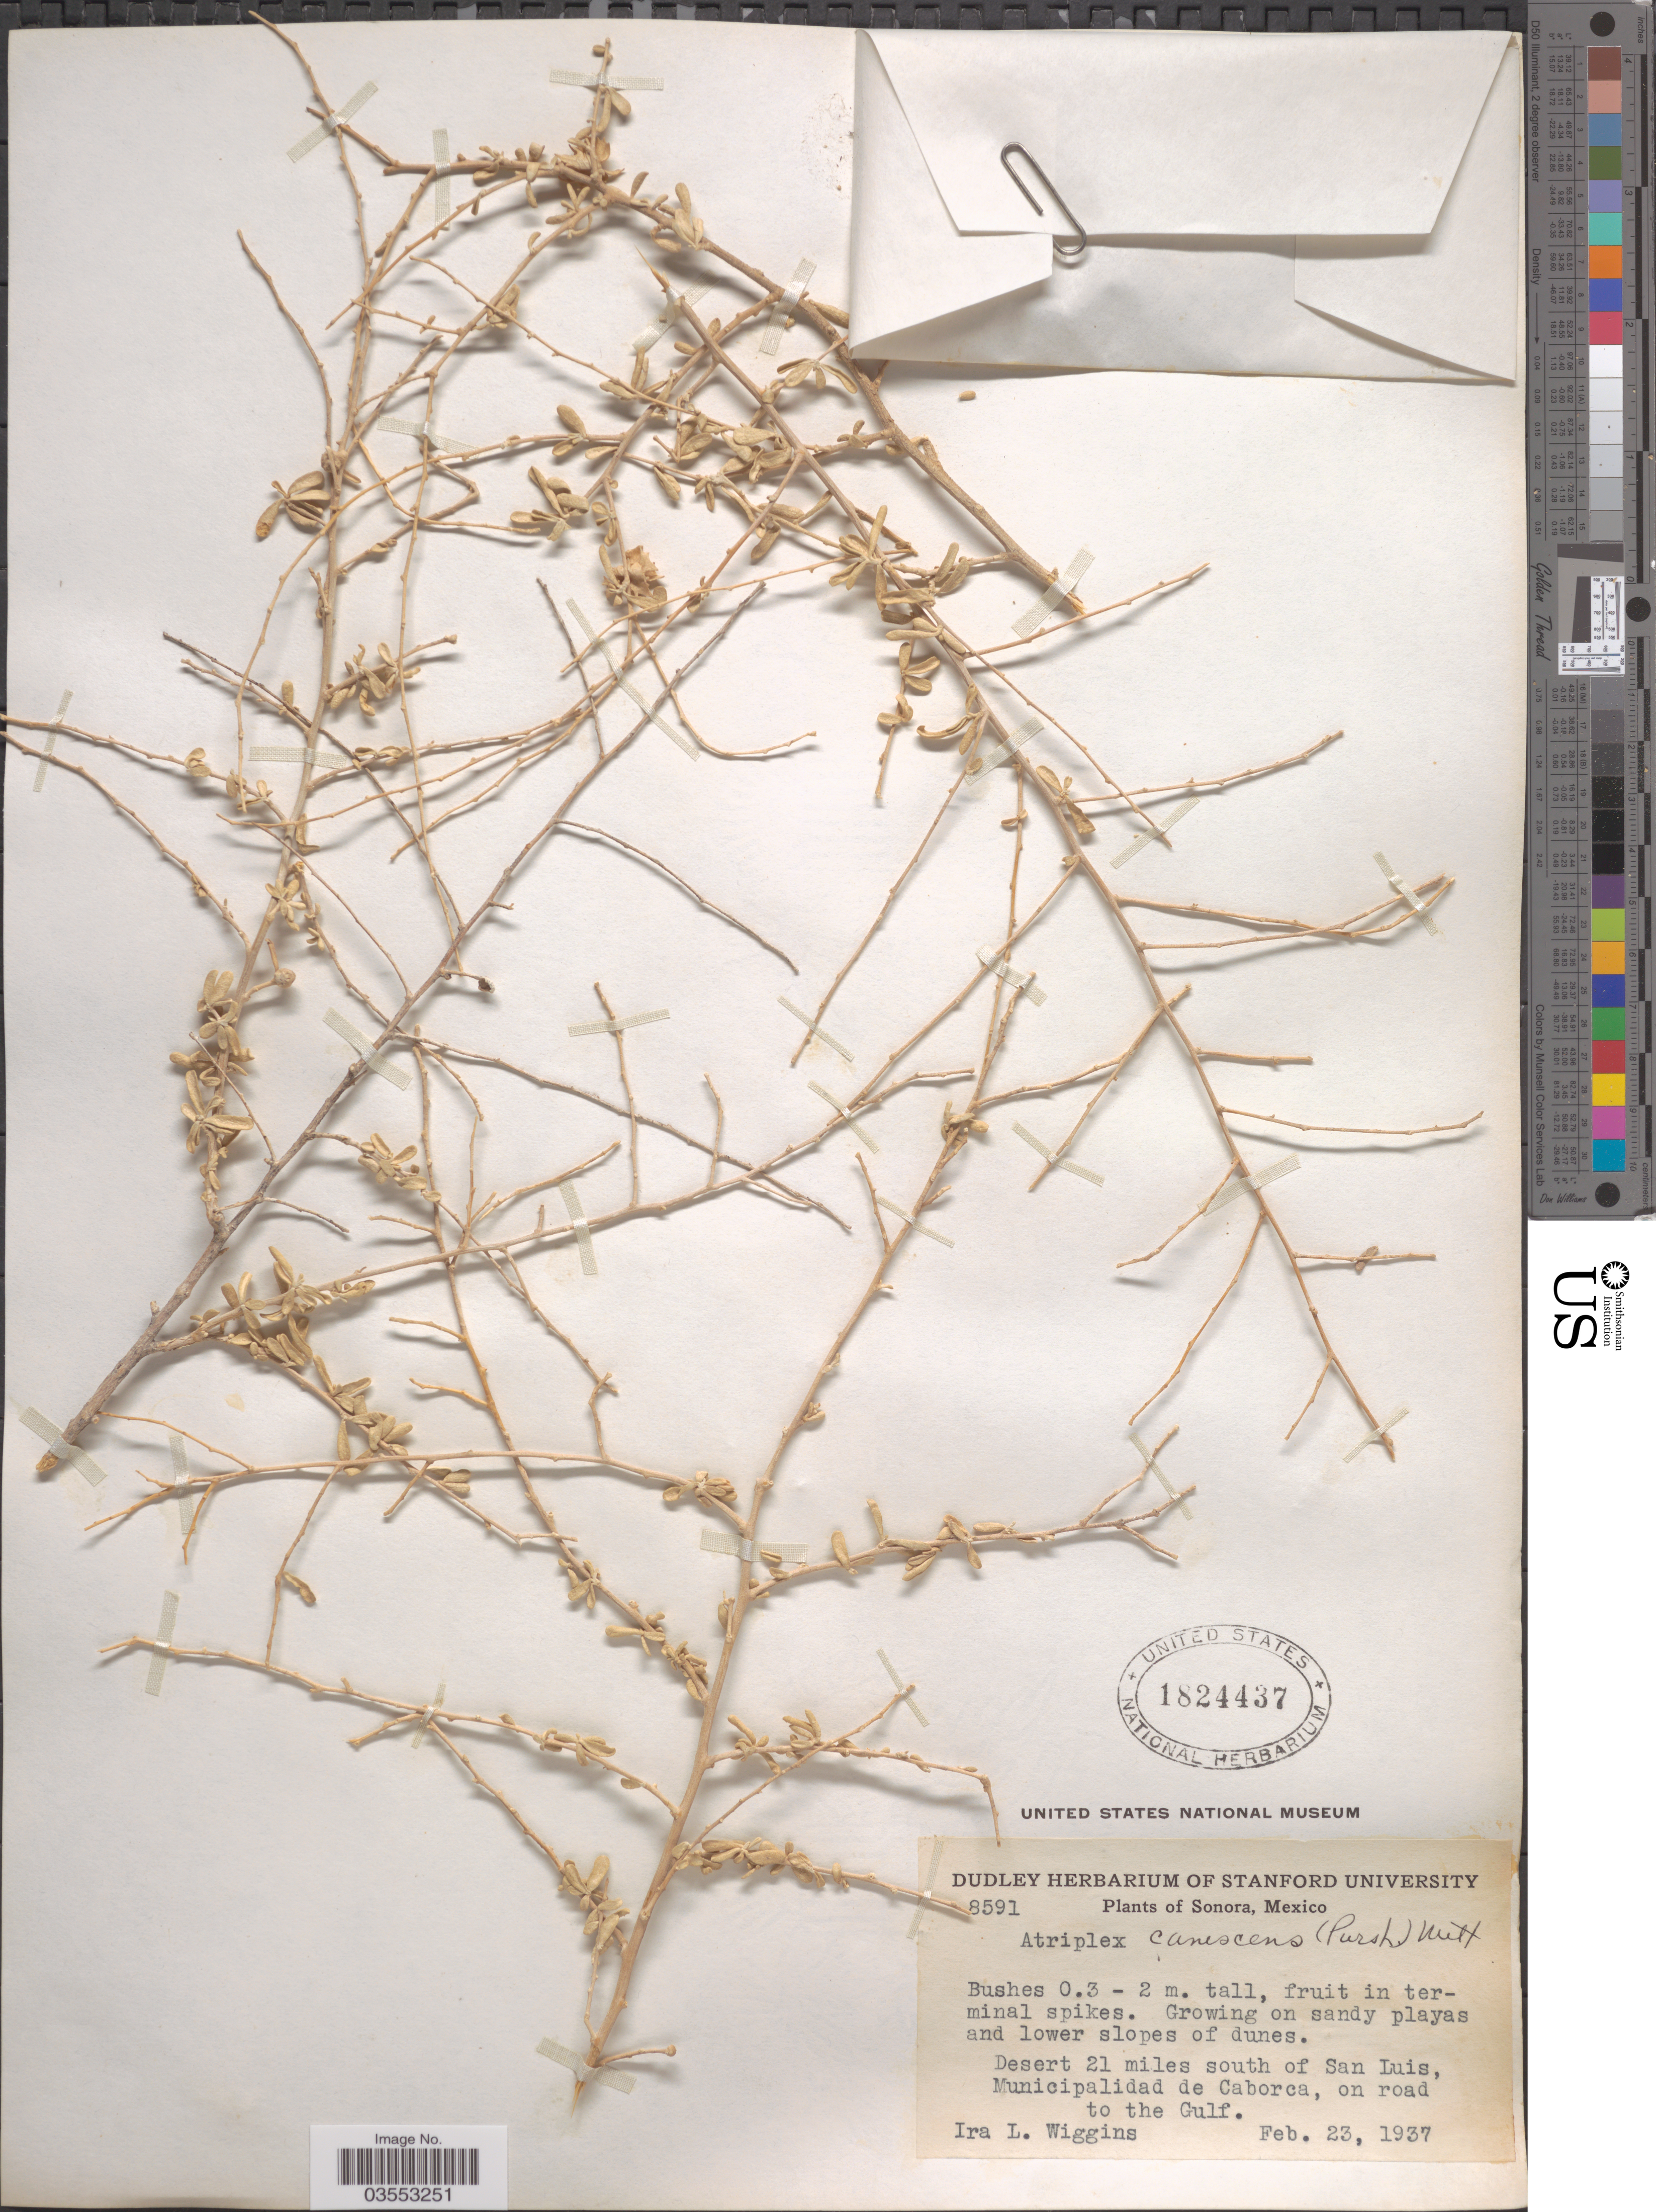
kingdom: Plantae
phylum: Tracheophyta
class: Magnoliopsida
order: Caryophyllales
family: Amaranthaceae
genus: Atriplex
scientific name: Atriplex canescens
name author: (Pursh) Nutt.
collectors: I. L. Wiggins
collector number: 8591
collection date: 1937-02-23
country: Mexico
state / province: Sonora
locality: Desert 21 miles south of San Luis, Municipalidad de Caborca, on road to the Gulf.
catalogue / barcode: US 1824437